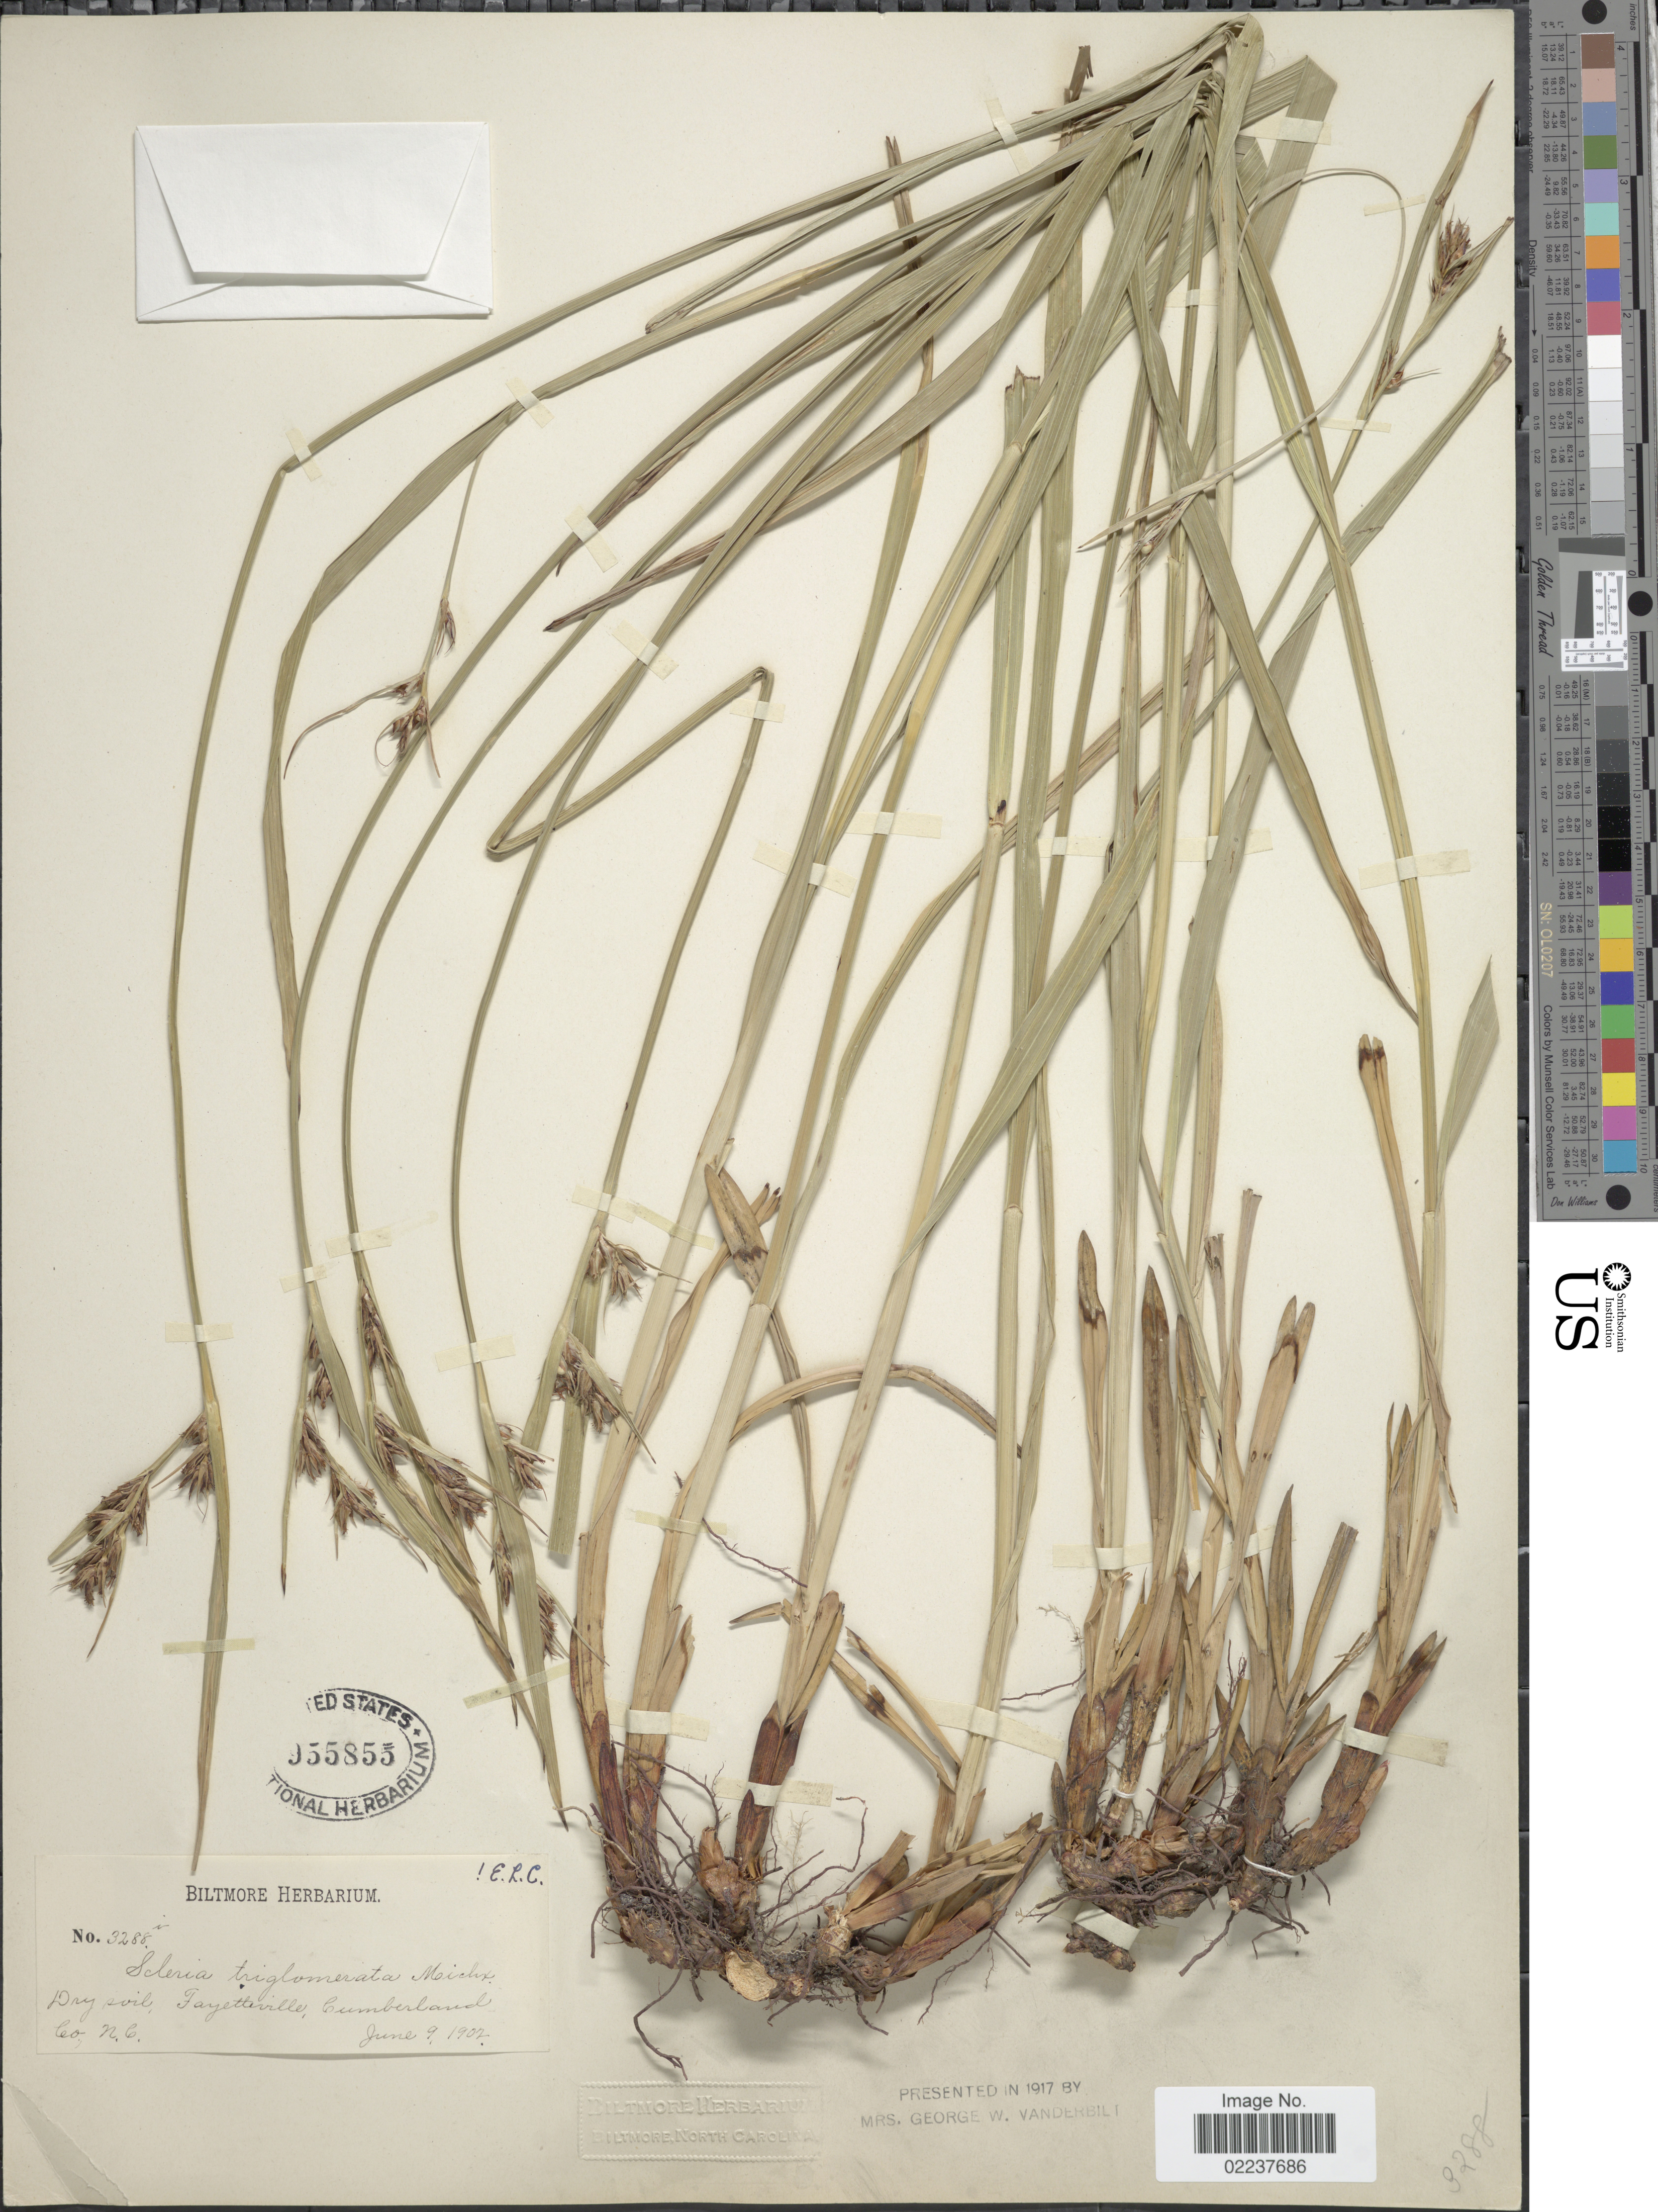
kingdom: Plantae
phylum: Tracheophyta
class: Liliopsida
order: Poales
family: Cyperaceae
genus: Scleria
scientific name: Scleria triglomerata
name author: Michx.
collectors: ex herb. Biltmore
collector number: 3288i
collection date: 1902-06-09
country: United States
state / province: North Carolina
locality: Fayetteville, Cumberland Co., N.C.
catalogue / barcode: US 955855